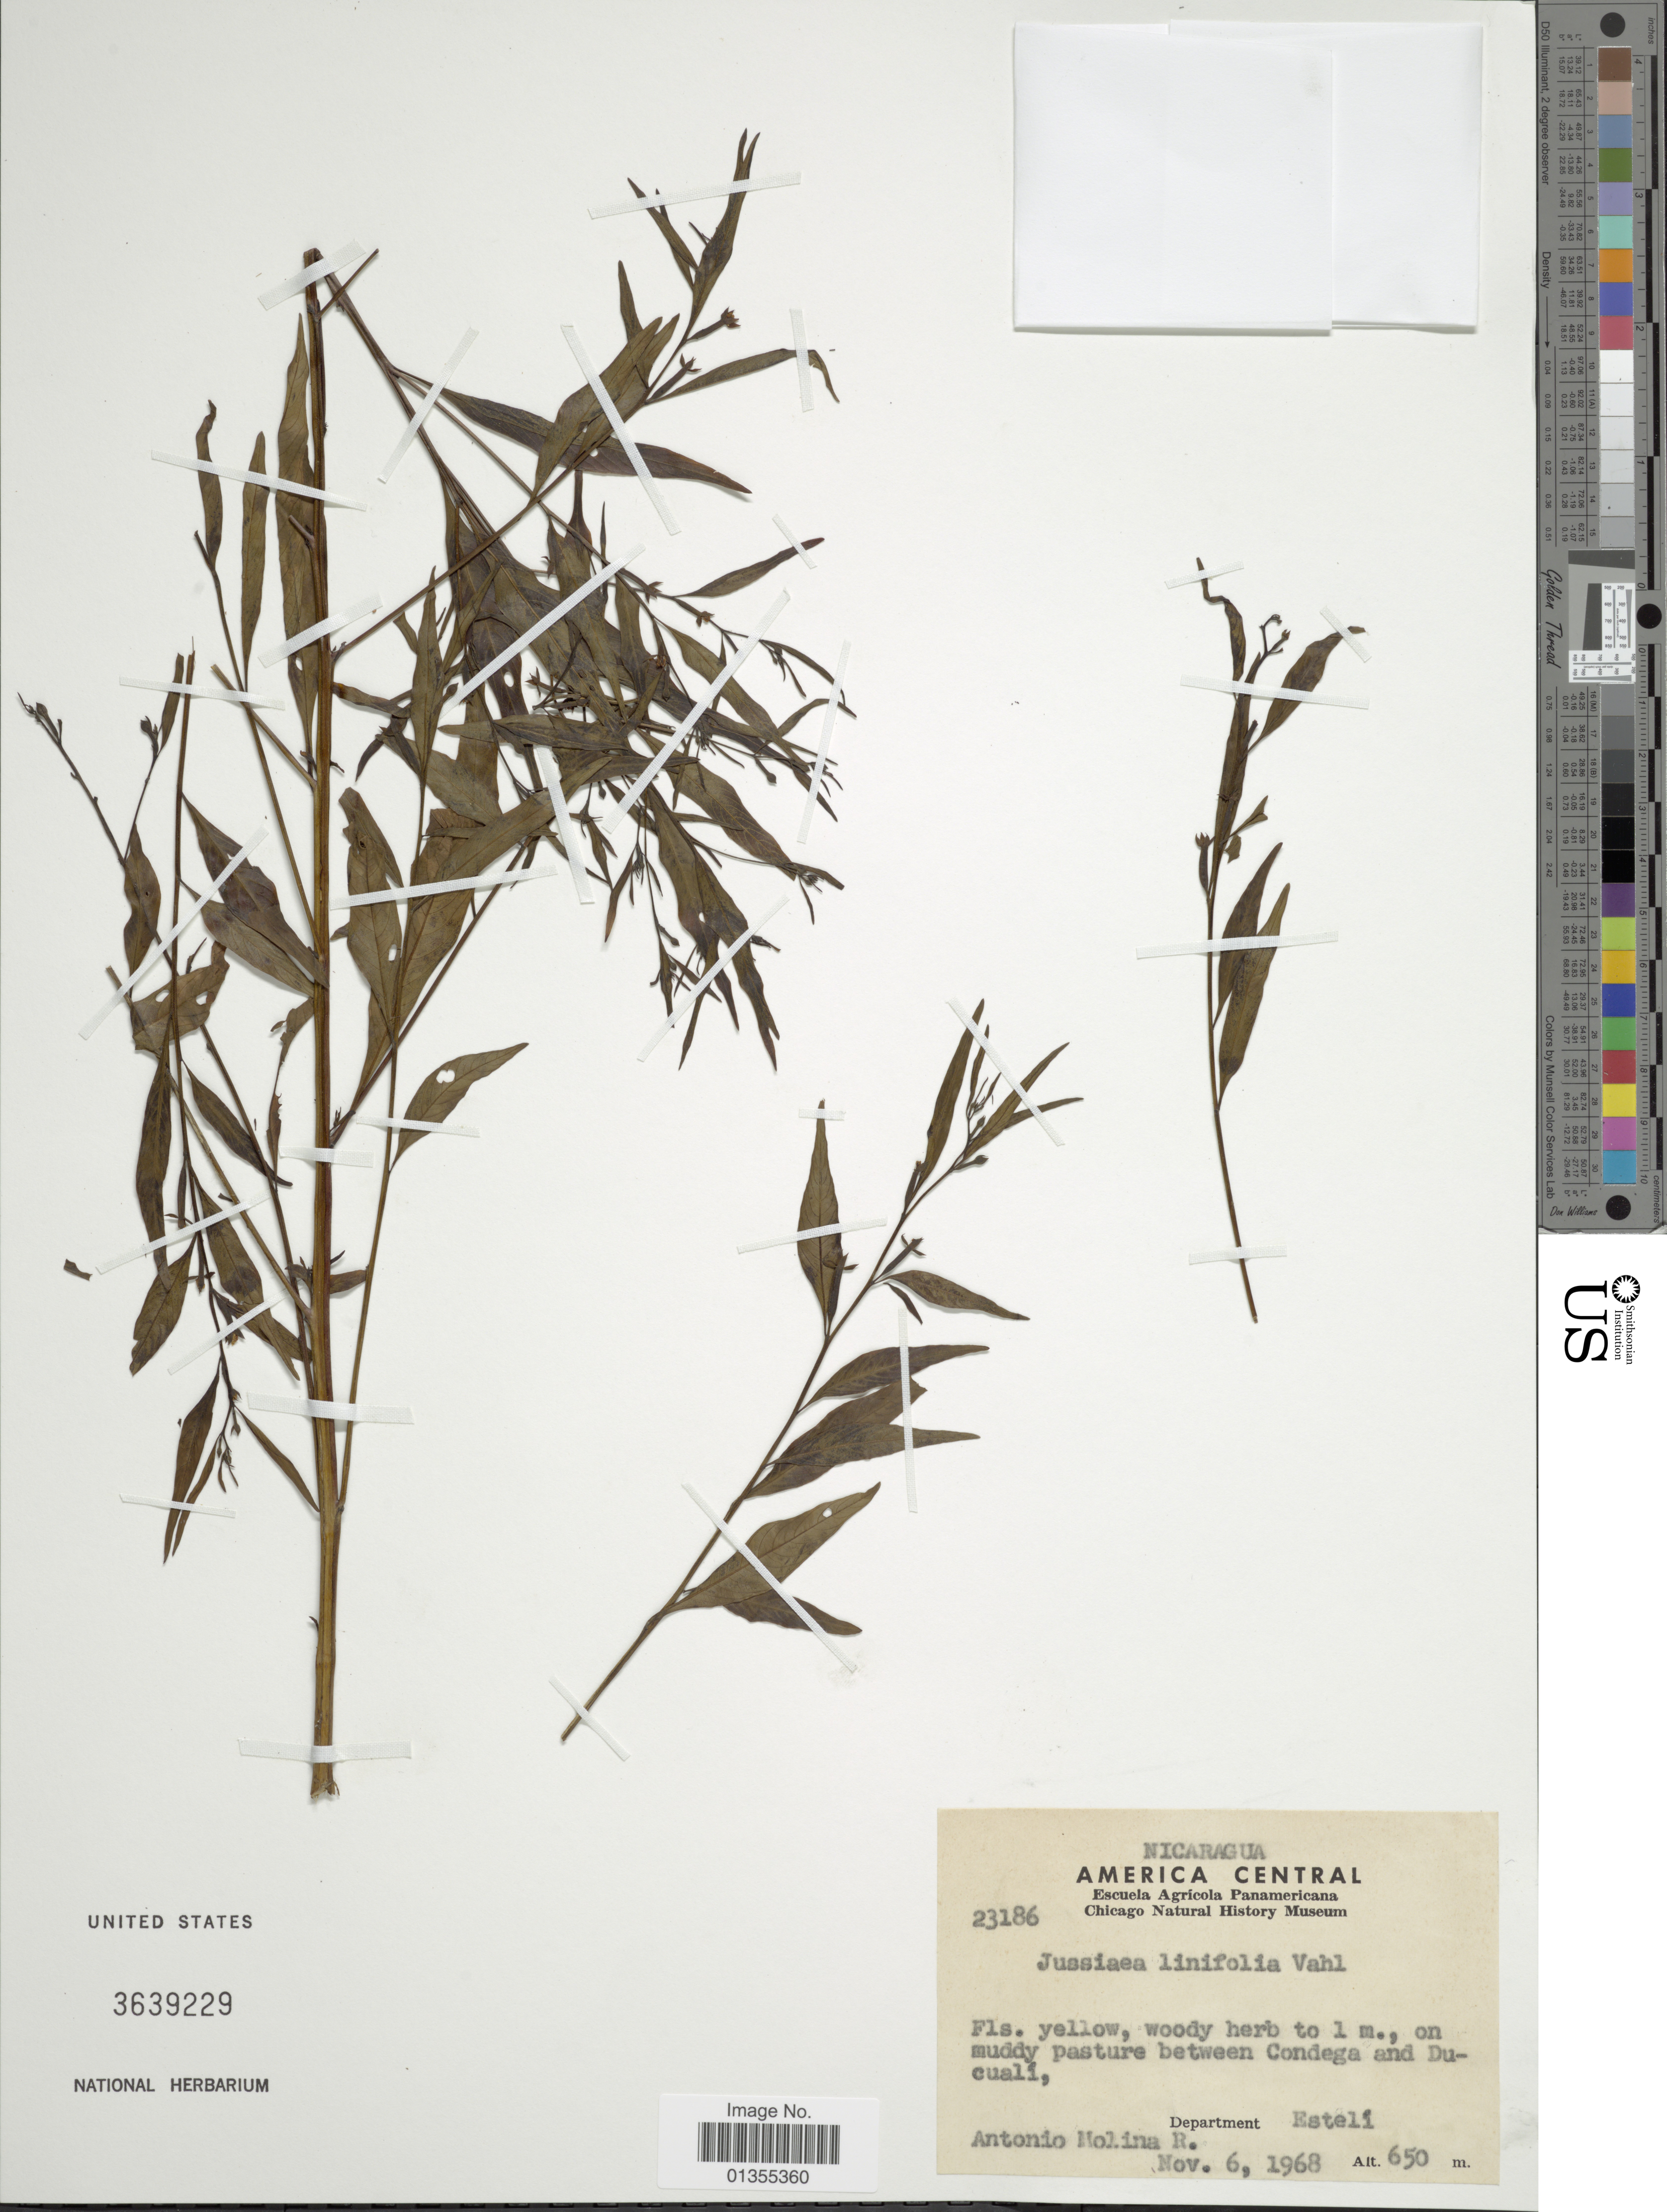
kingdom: Plantae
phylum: Tracheophyta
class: Magnoliopsida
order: Myrtales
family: Onagraceae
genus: Ludwigia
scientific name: Ludwigia hyssopifolia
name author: (G. Don) Exell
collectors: A. Molina R.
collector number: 23186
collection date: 1968-11-06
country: Nicaragua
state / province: Esteli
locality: On muddy pasture between Condega and Ducuali. Department Estelí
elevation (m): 650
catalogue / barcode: US 3639229